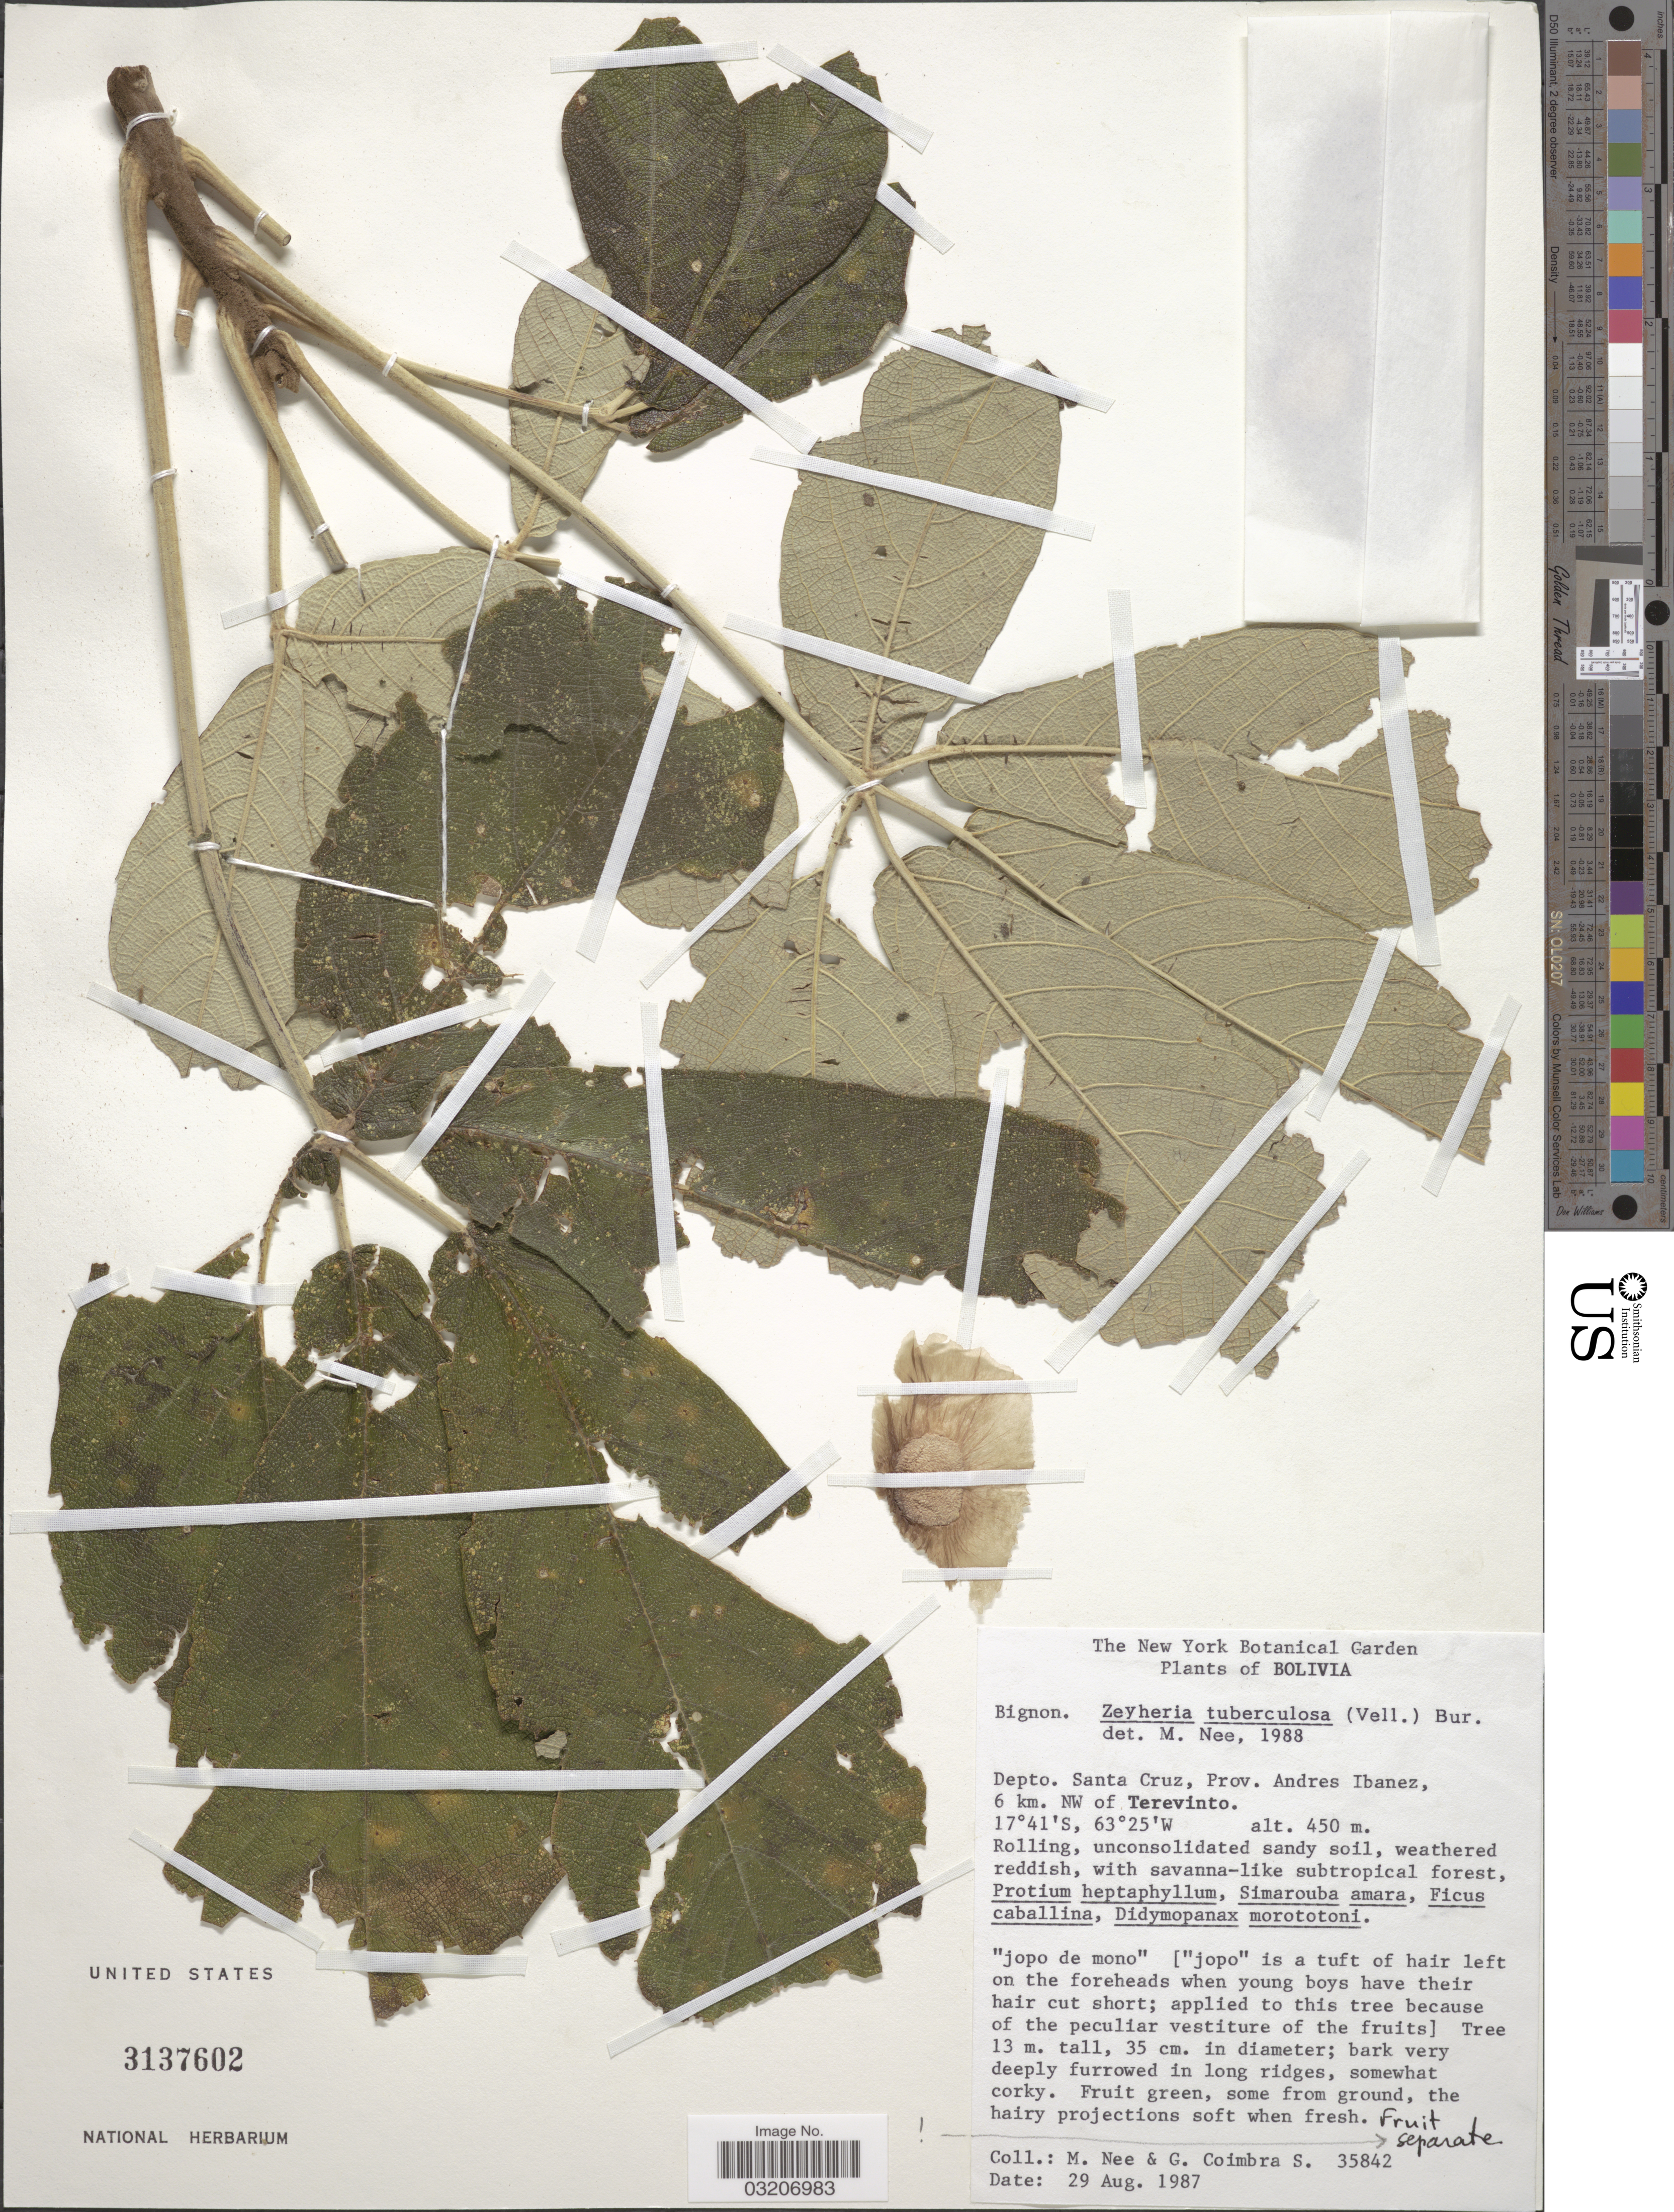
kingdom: Plantae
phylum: Tracheophyta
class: Magnoliopsida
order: Lamiales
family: Bignoniaceae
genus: Zeyheria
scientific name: Zeyheria tuberculosa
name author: Bureau ex B. Verl.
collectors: M. Nee & G. Coimbra S.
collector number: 35842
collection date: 1987-08-29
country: Bolivia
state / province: Santa Cruz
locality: Depto. Santa Cruz, Prov. Andrea Ibanez, 6 km. NW of Terevinto.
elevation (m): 450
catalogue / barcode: US 3137602